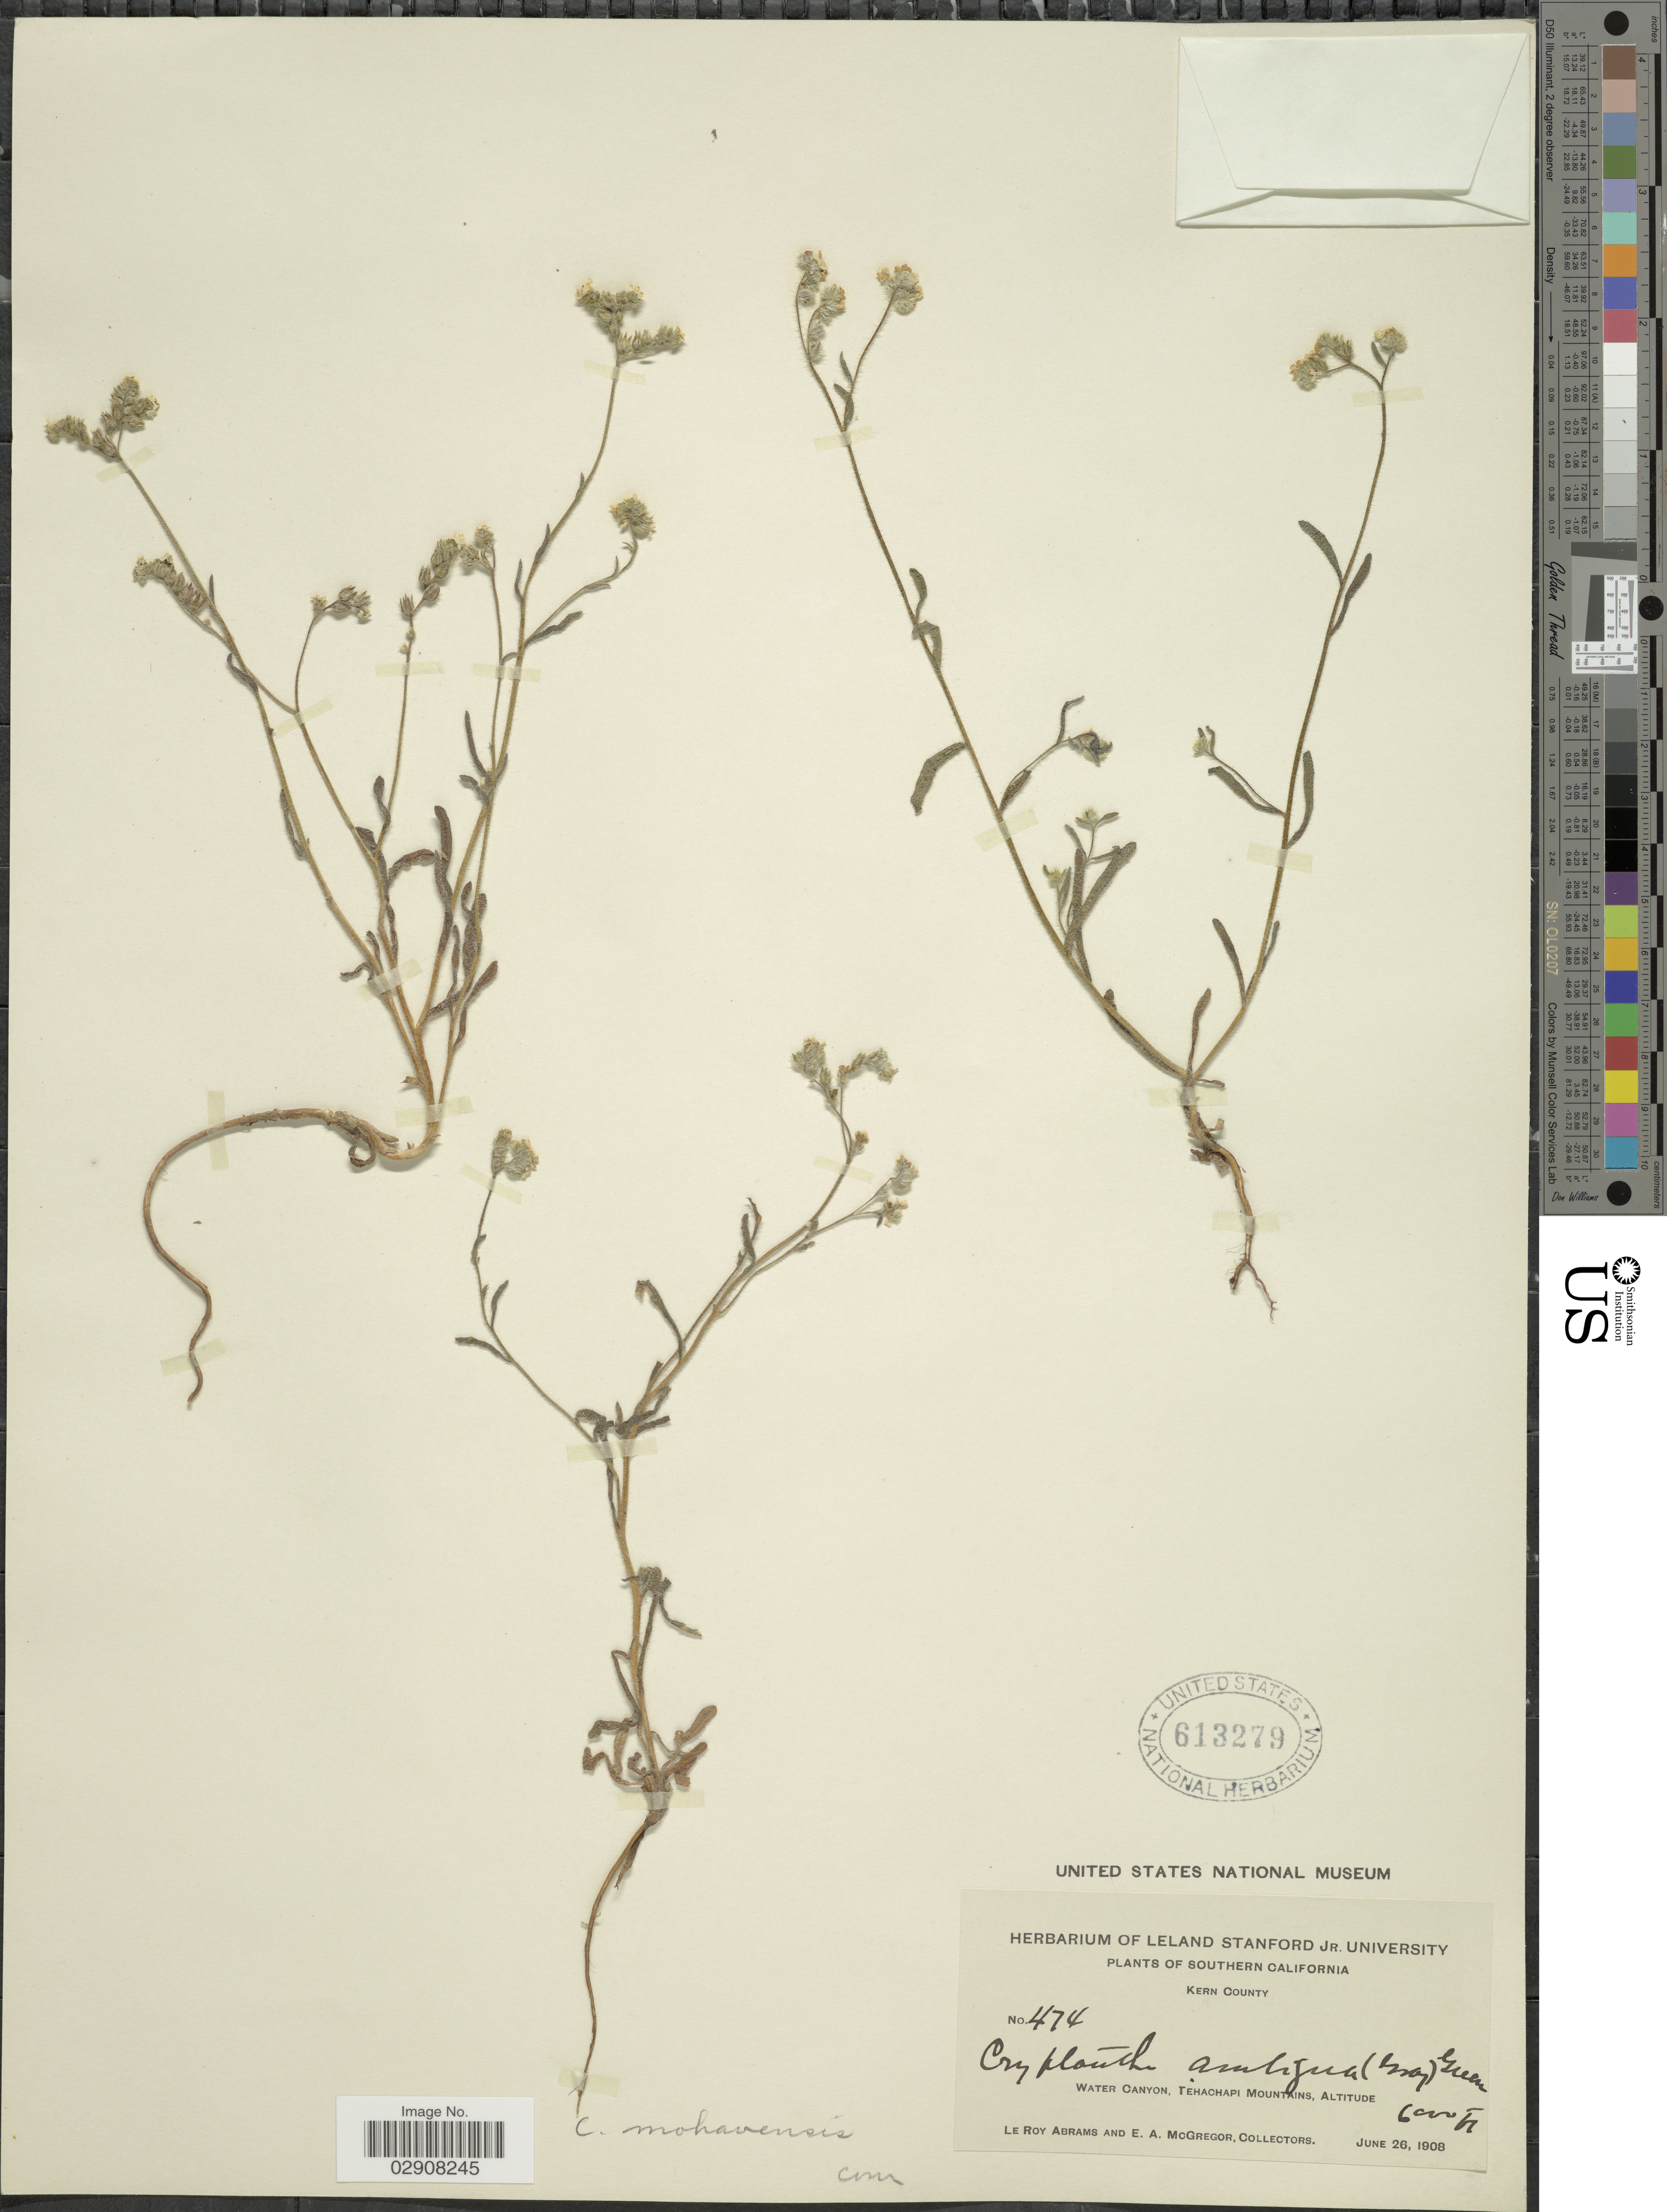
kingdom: Plantae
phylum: Tracheophyta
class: Magnoliopsida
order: Boraginales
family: Boraginaceae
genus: Cryptantha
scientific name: Cryptantha mohavensis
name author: (S.W. Greene) S.W. Greene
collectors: L. Abrams & E. A. McGregor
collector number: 474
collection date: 1908-06-26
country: United States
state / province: California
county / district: Kern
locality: Southern California. Kern County. Water Canyon, Tehachapi Mountain.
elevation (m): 1829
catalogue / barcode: US 613279